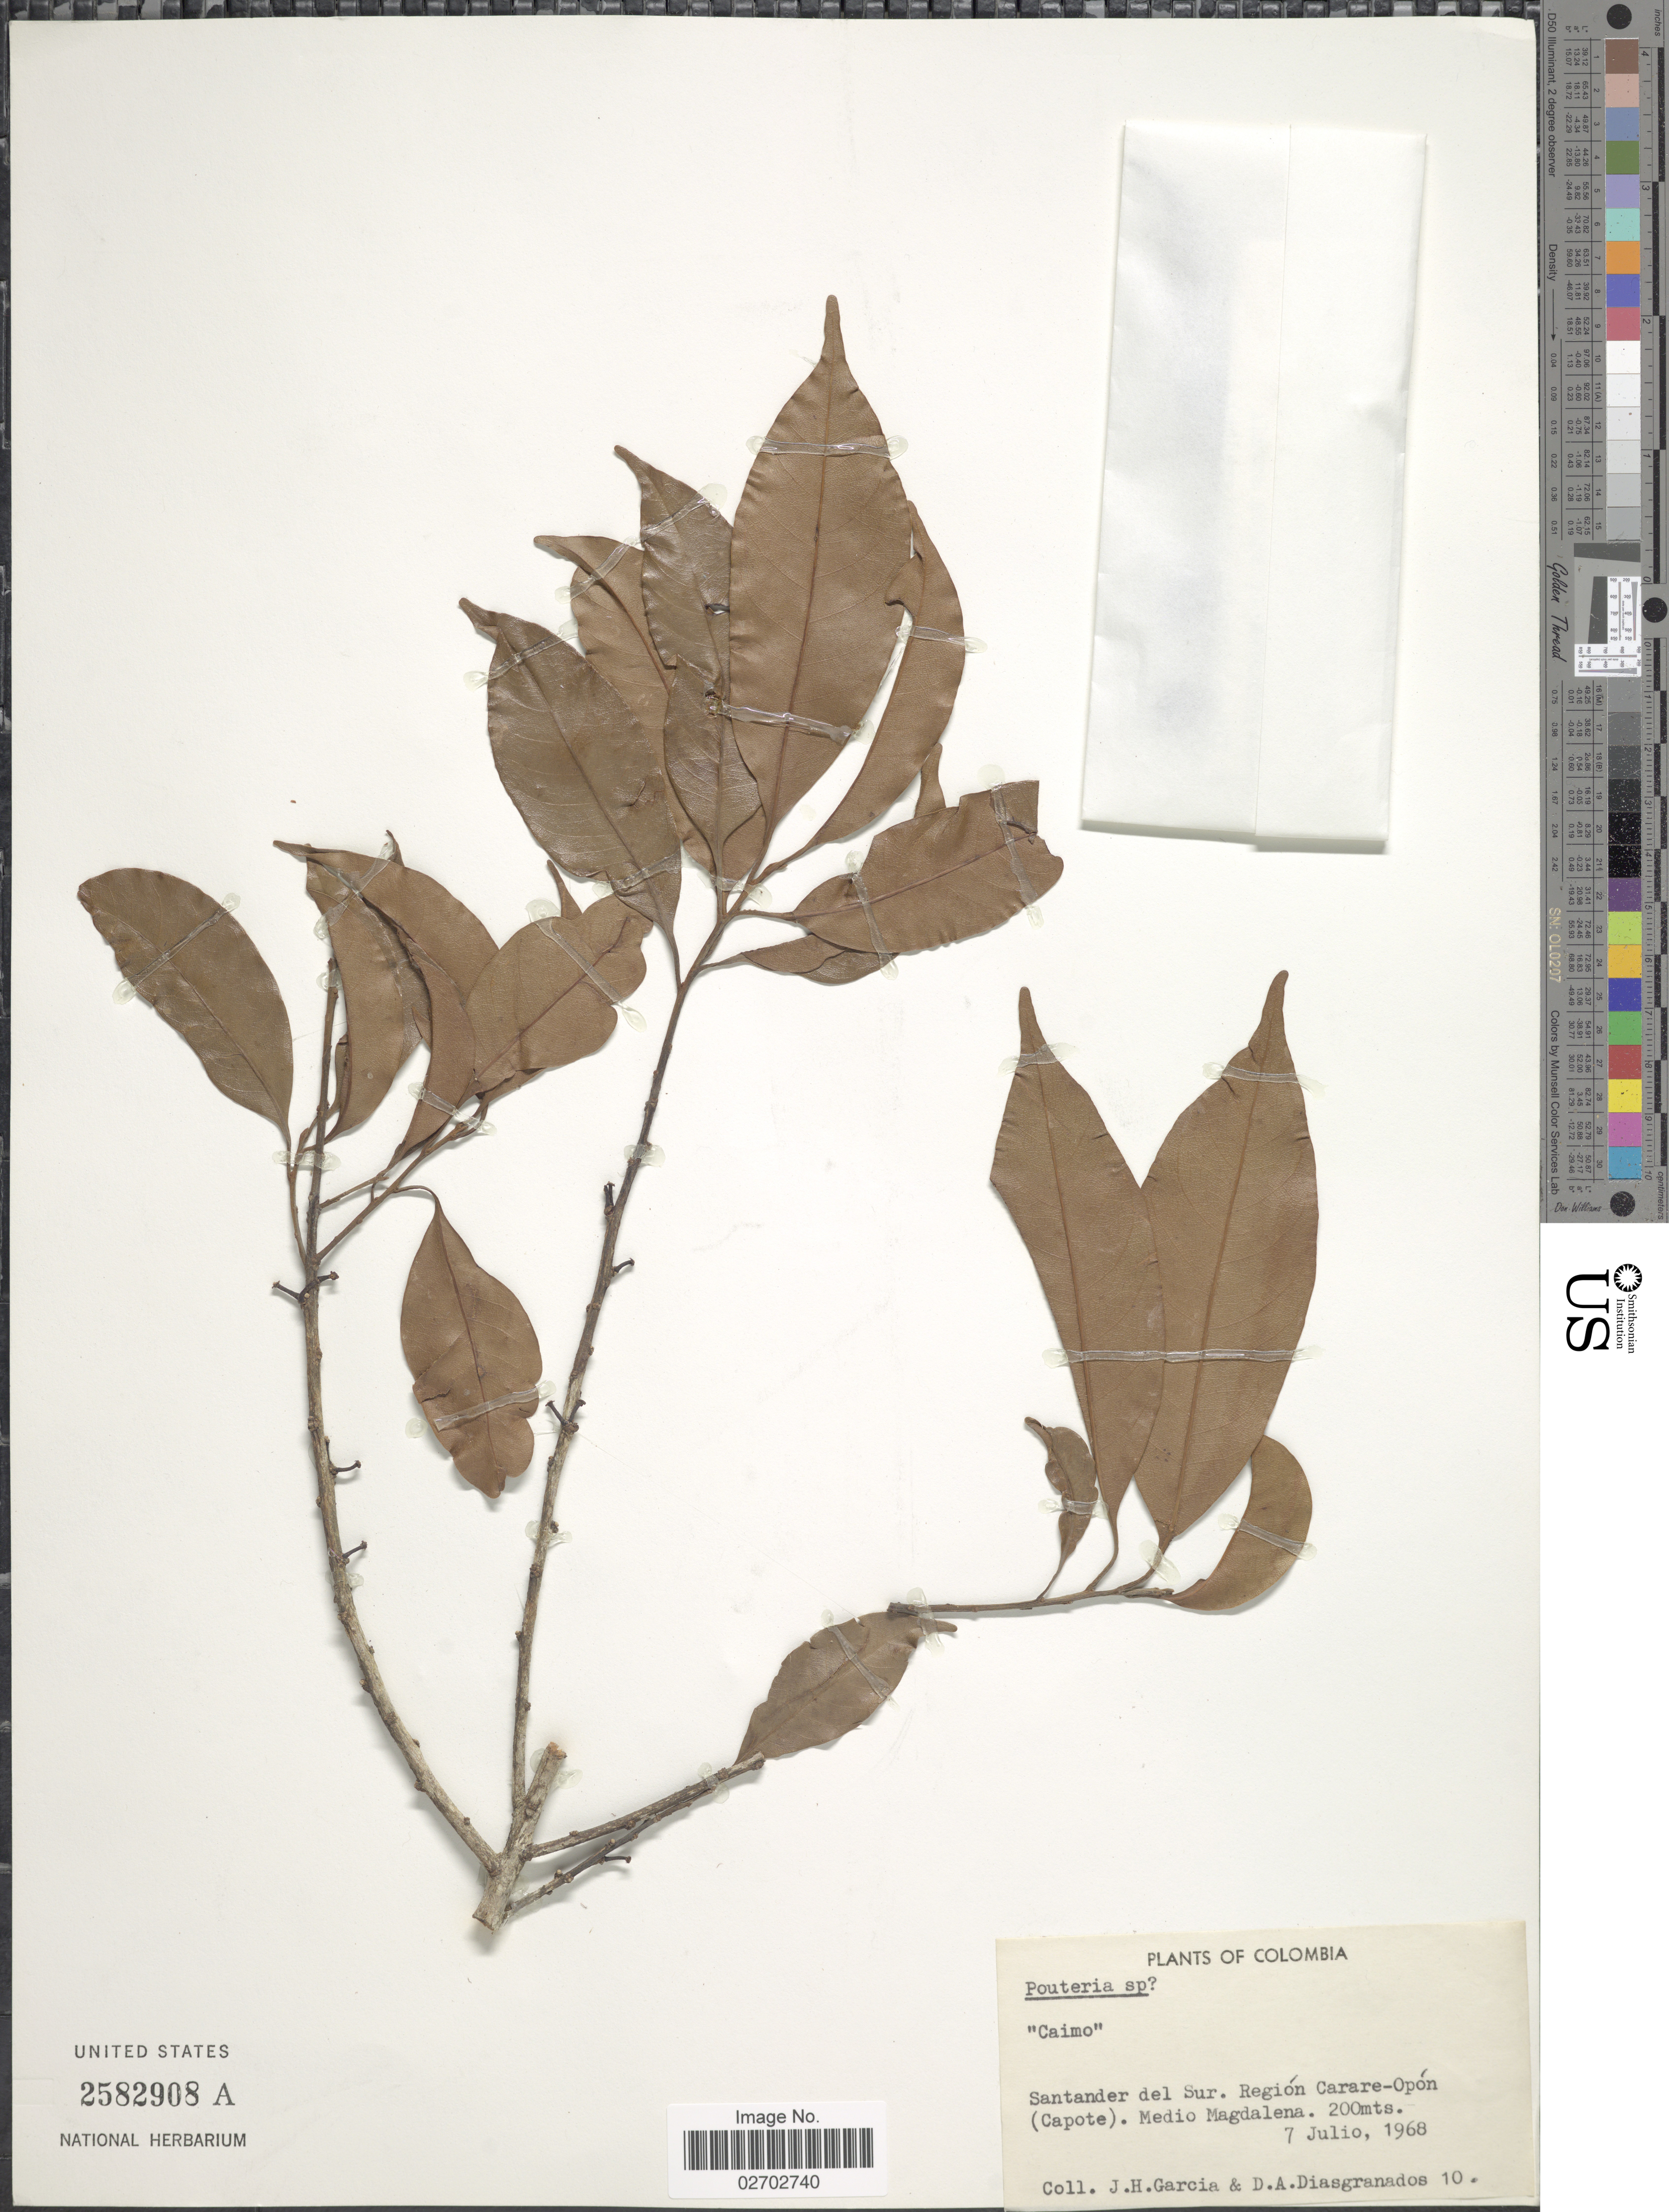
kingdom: Plantae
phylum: Tracheophyta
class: Magnoliopsida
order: Ericales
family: Sapotaceae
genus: Pouteria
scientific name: Pouteria sp.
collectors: J. H. García & D. A. Diasgranados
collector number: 10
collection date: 1968-07-07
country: Colombia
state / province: Santander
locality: Santander del Sur. Region Carare-Opon (Capote). Medio Magdalena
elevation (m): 200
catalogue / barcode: US 2585908A